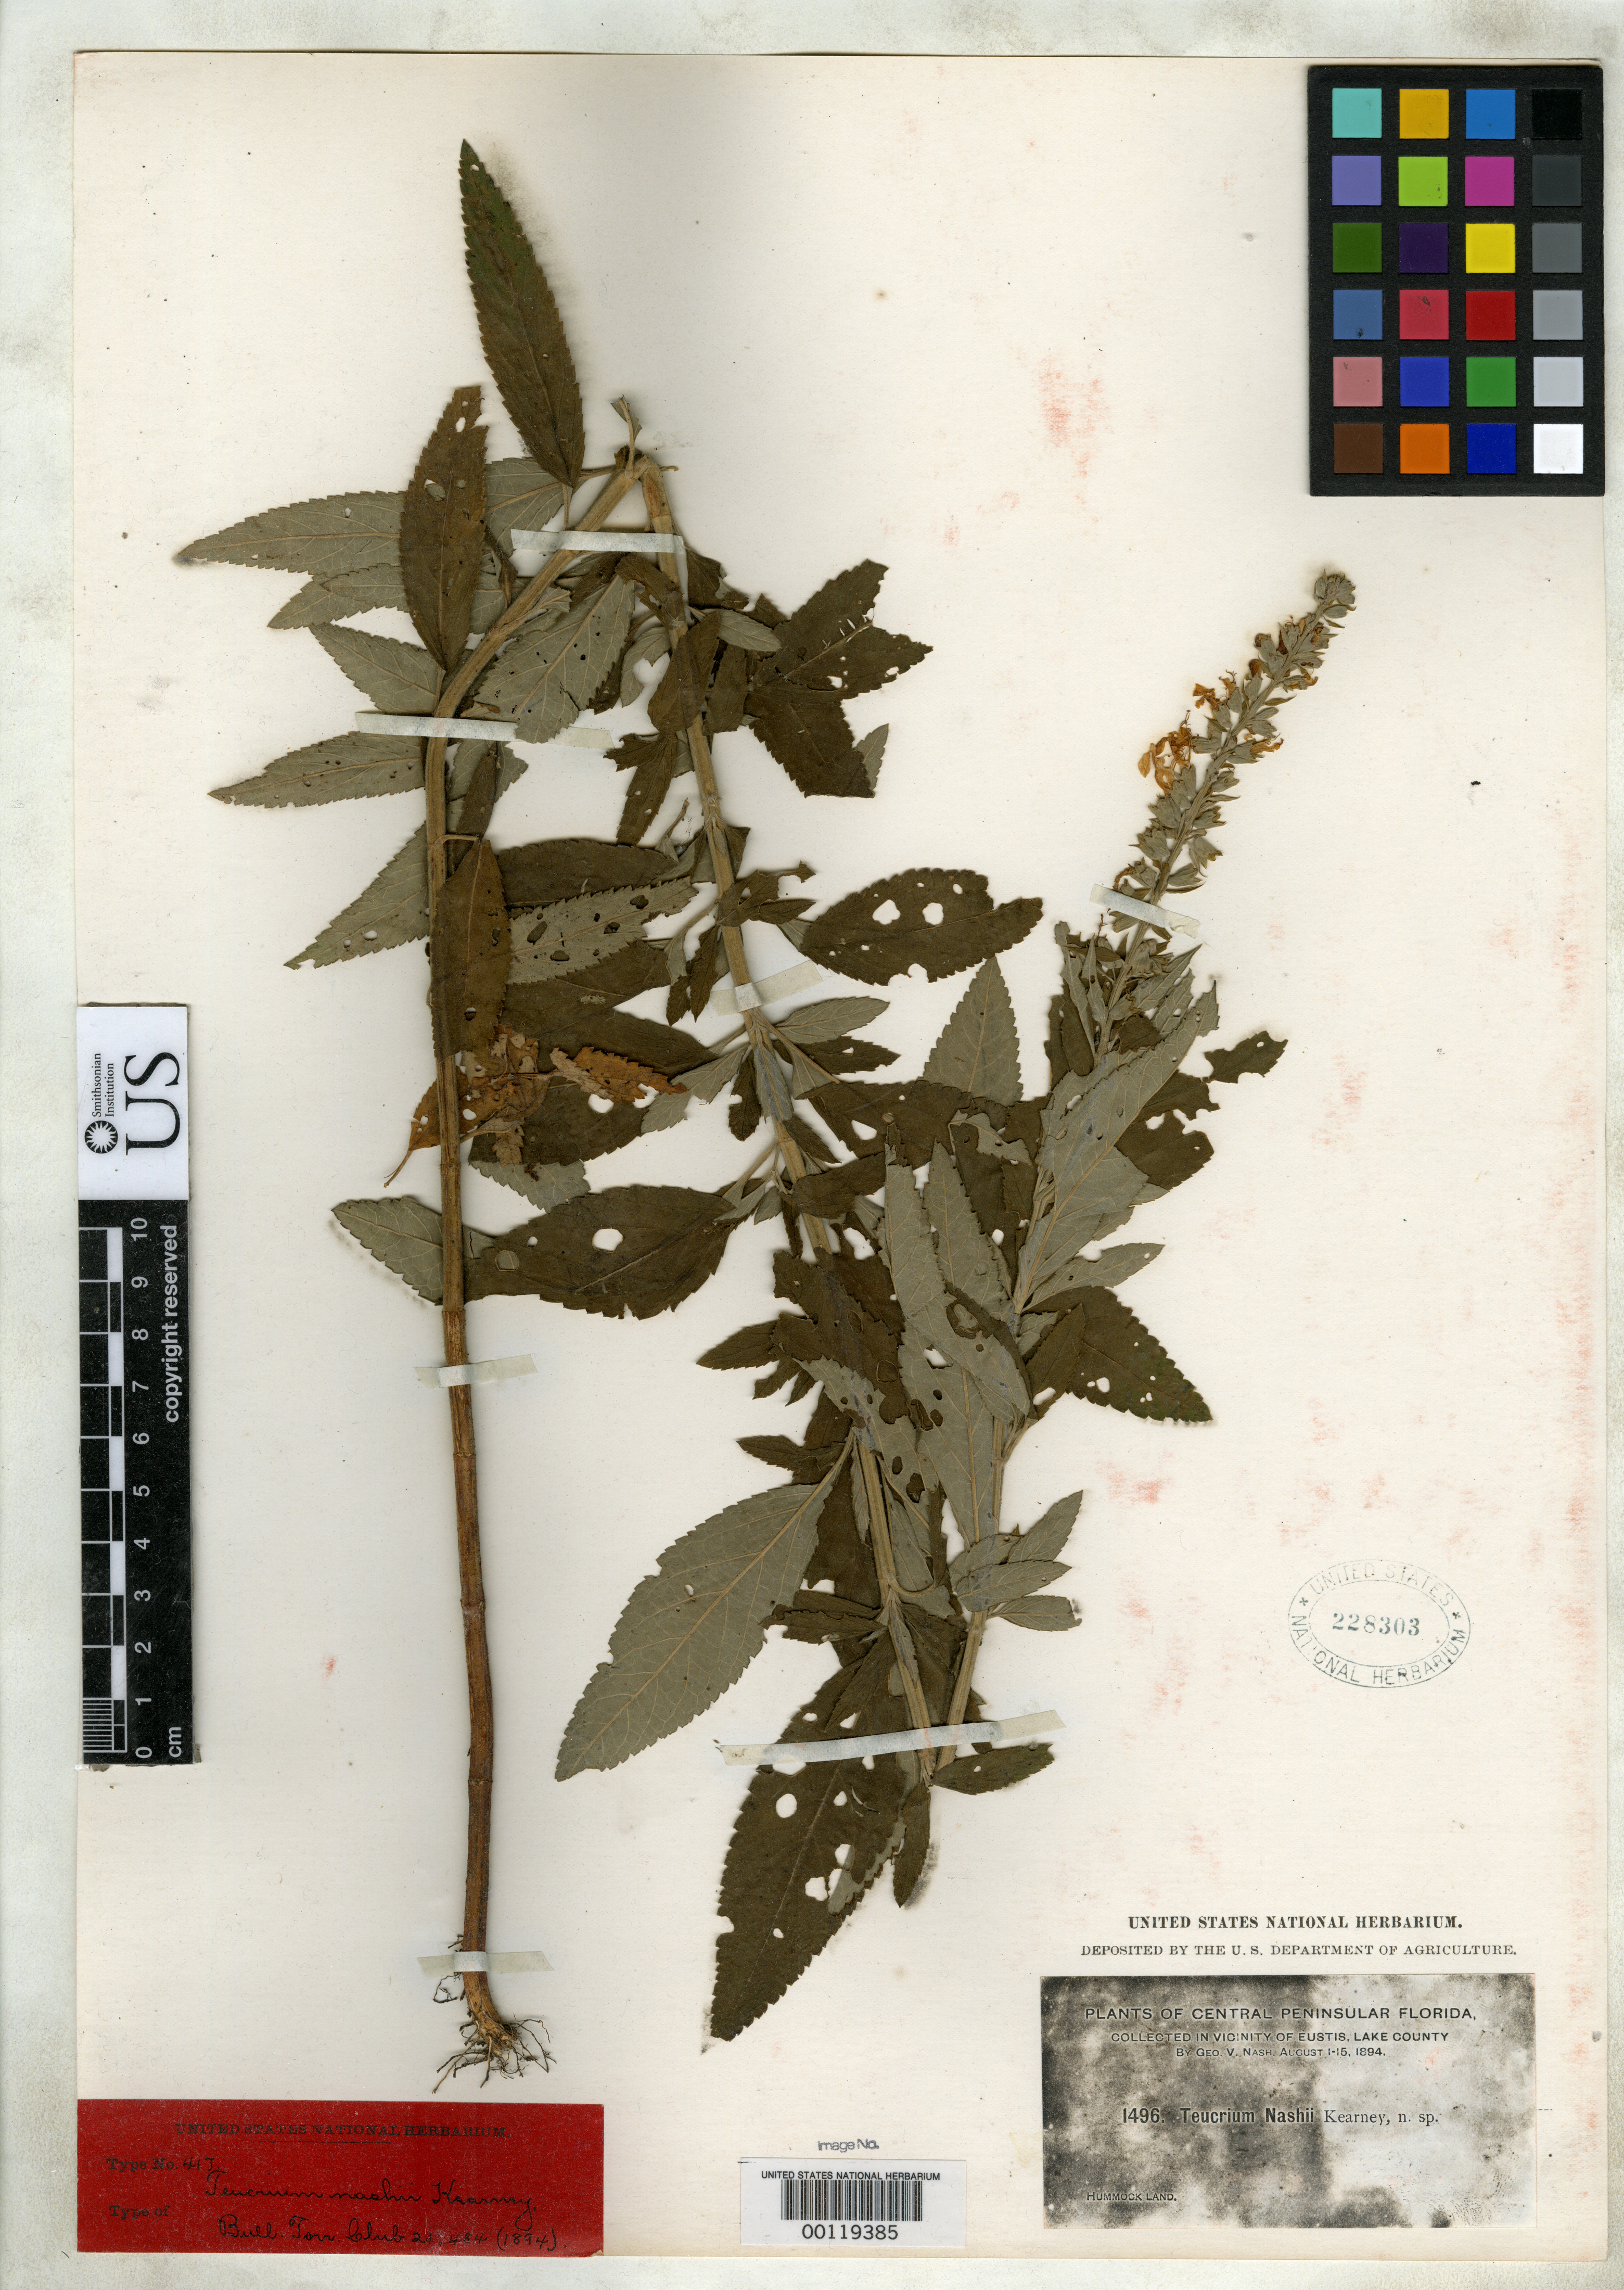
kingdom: Plantae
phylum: Tracheophyta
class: Magnoliopsida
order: Lamiales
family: Lamiaceae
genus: Teucrium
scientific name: Teucrium nashii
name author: Kearney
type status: Isosyntype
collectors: G. V. Nash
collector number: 1496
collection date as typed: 01 Aug 1894 to 15 Aug 1894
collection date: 1894-08-01/1894-08-15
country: United States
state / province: Florida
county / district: Lake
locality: Vicinity of Eustis.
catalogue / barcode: US 228303